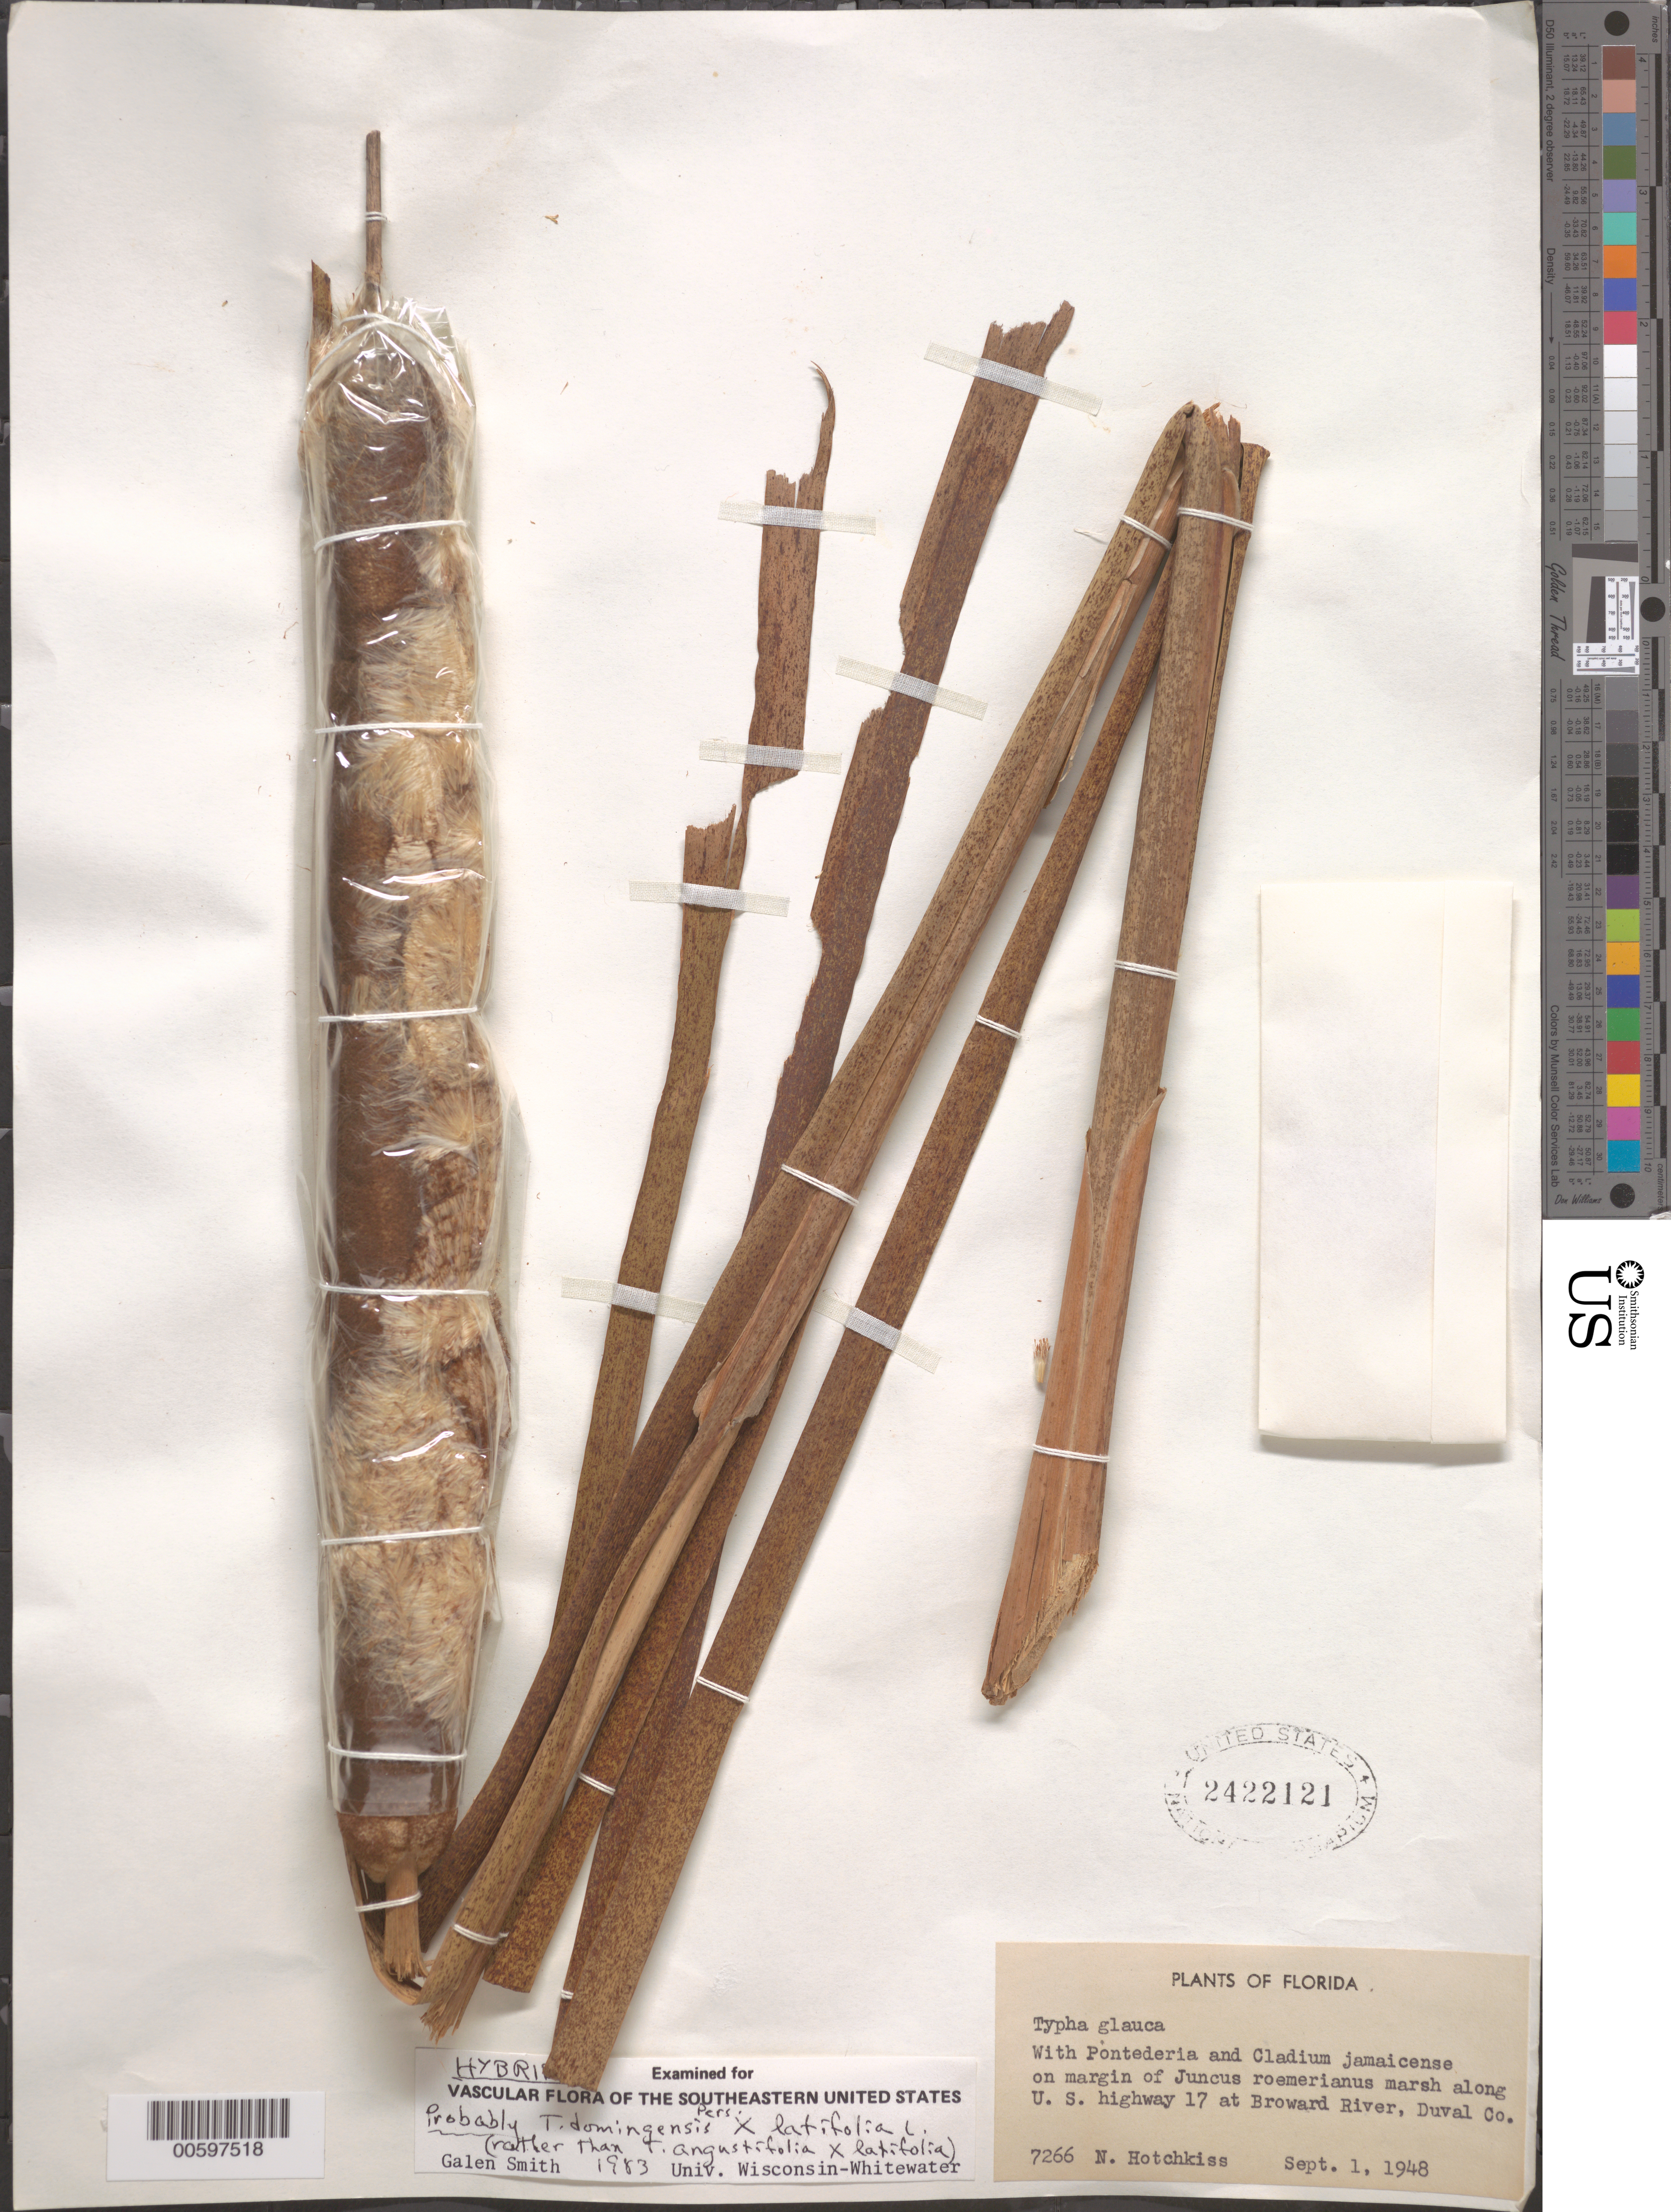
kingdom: Plantae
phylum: Tracheophyta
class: Liliopsida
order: Poales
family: Typhaceae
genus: Typha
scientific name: Typha domingensis x T. latifolia L.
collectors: N. Hotchkiss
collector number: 7266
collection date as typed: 01 Sep 1948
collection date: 1948-09-01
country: United States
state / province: Florida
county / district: Duval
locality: US hwy at Broward River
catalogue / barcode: US 2422121